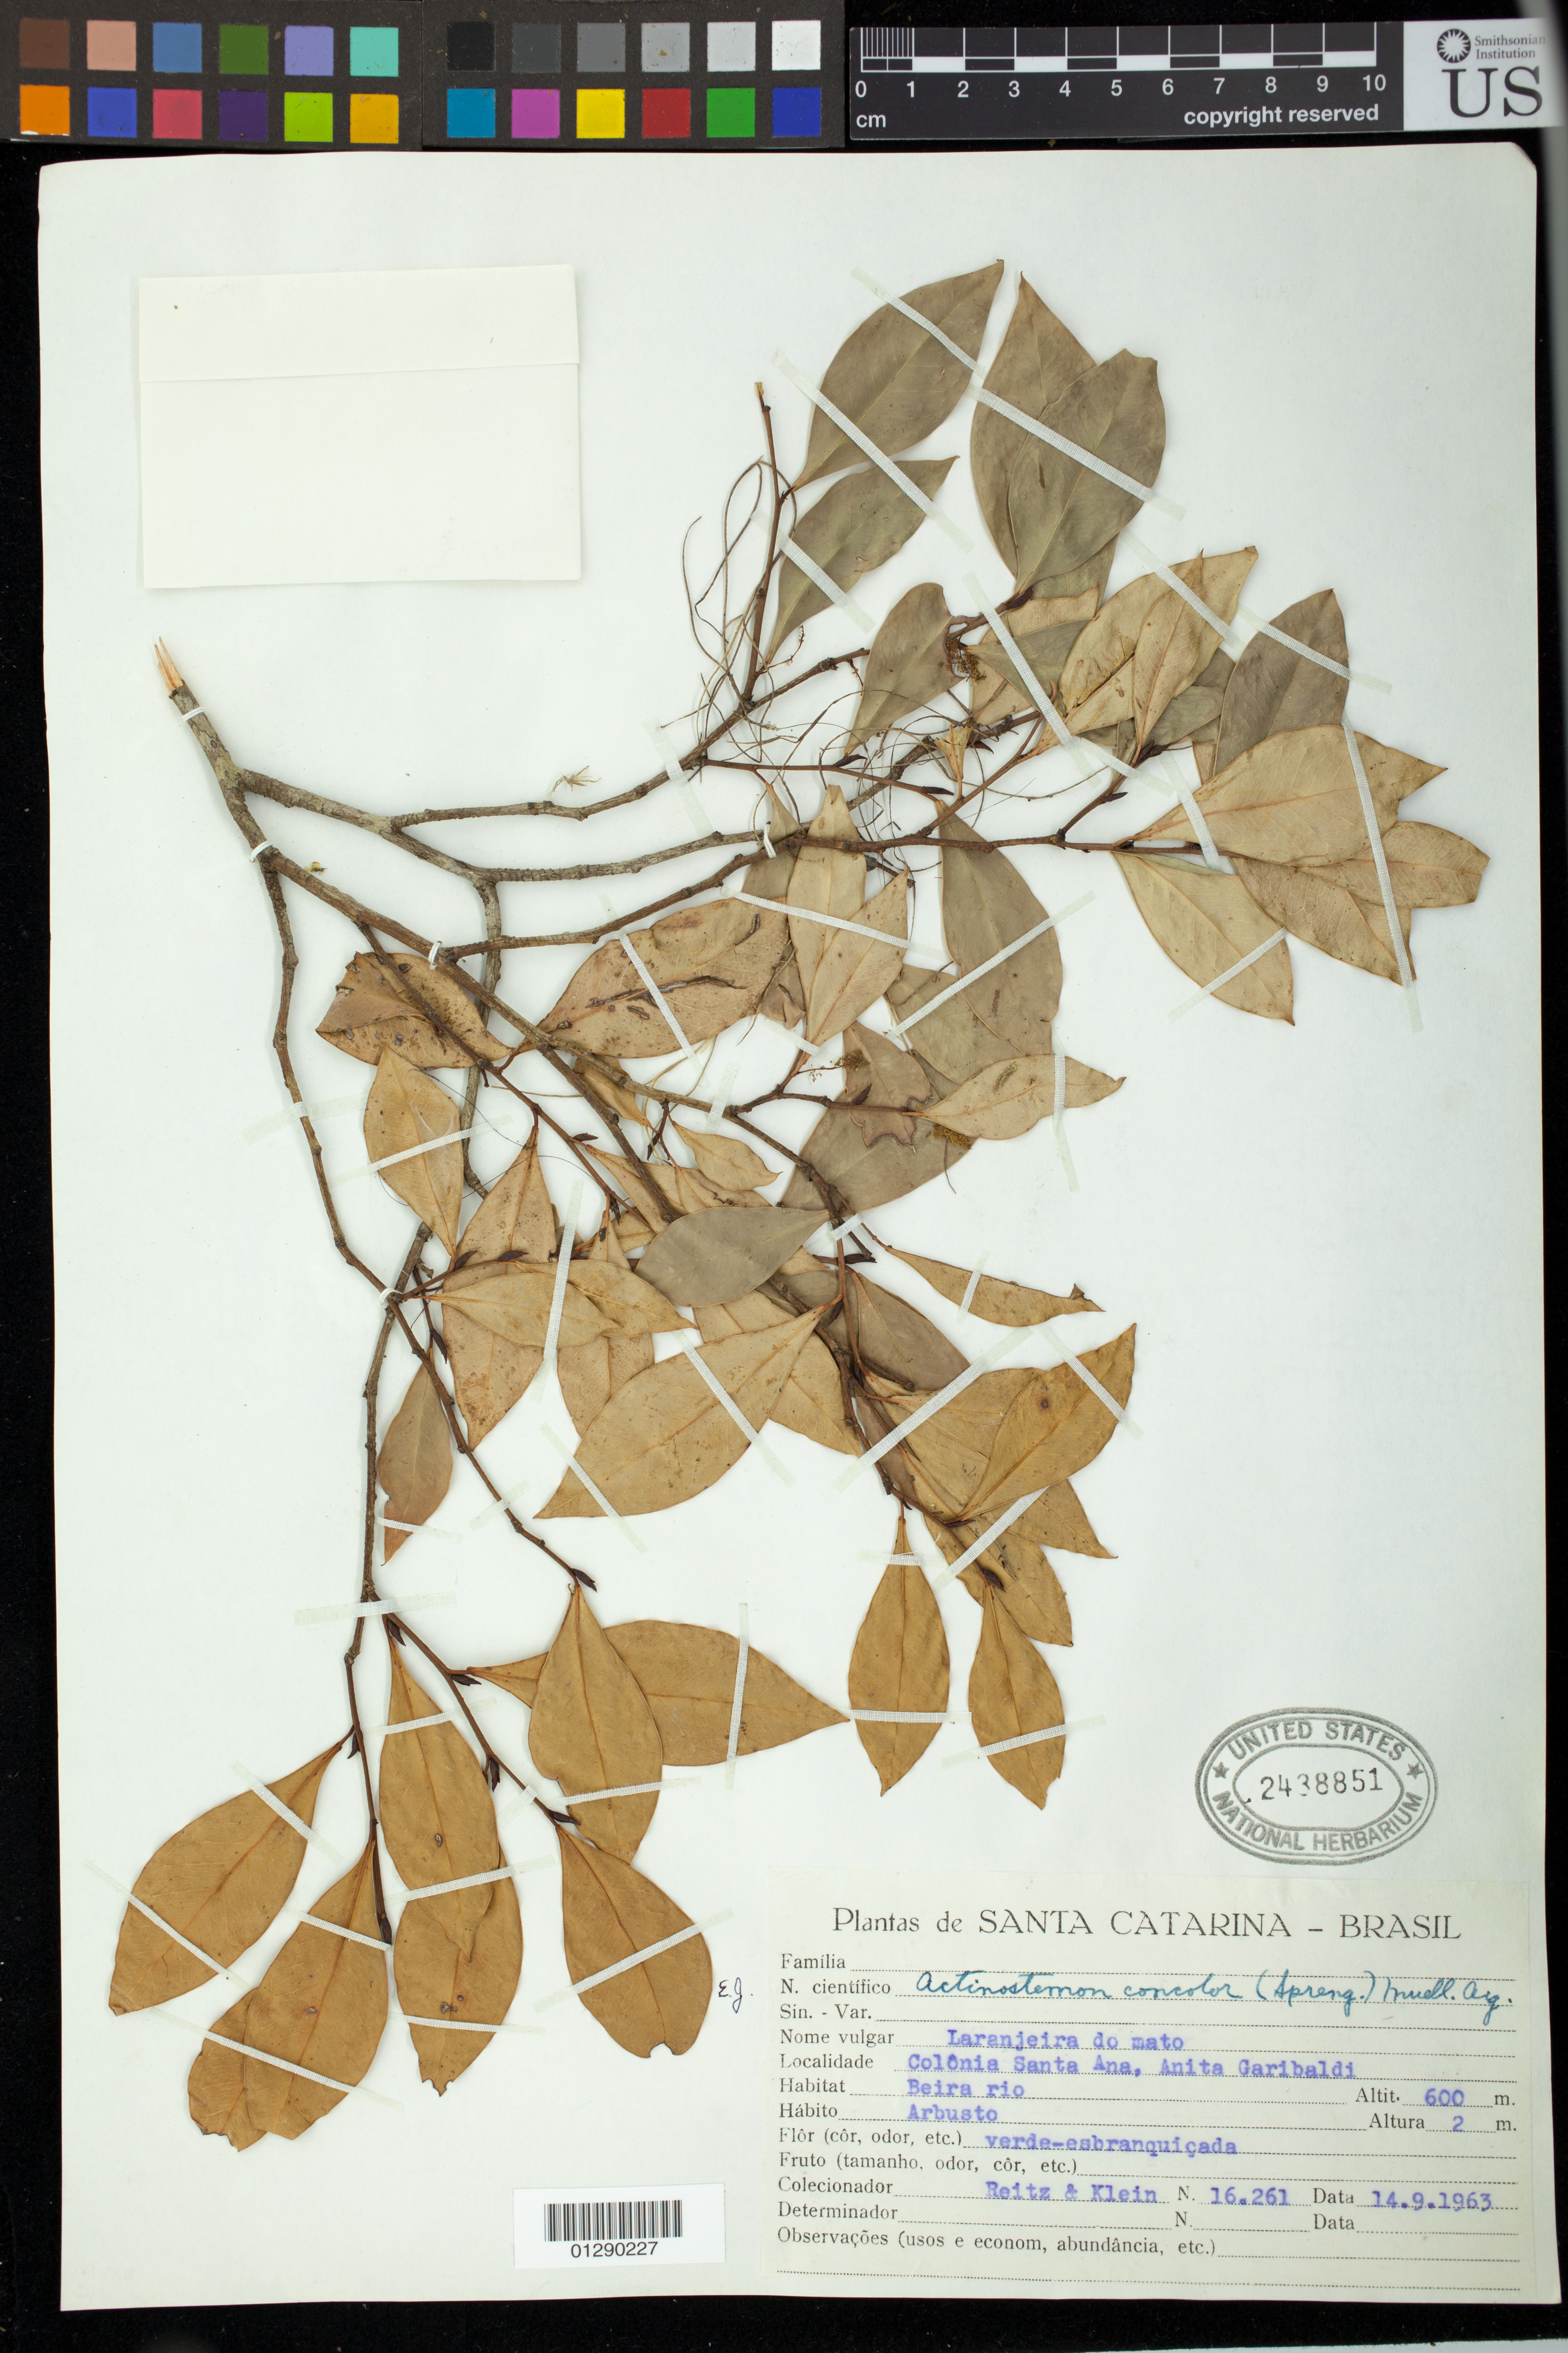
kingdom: Plantae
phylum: Tracheophyta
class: Magnoliopsida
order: Malpighiales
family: Euphorbiaceae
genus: Actinostemon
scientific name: Actinostemon concolor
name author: (Spreng.) Müll. Arg.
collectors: R. Reitz & Klein, --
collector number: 16261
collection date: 1963-09-14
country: Brazil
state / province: Santa Catarina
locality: Colonia Santa Ana, Anita Garibaldi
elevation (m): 600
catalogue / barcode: US 2438851